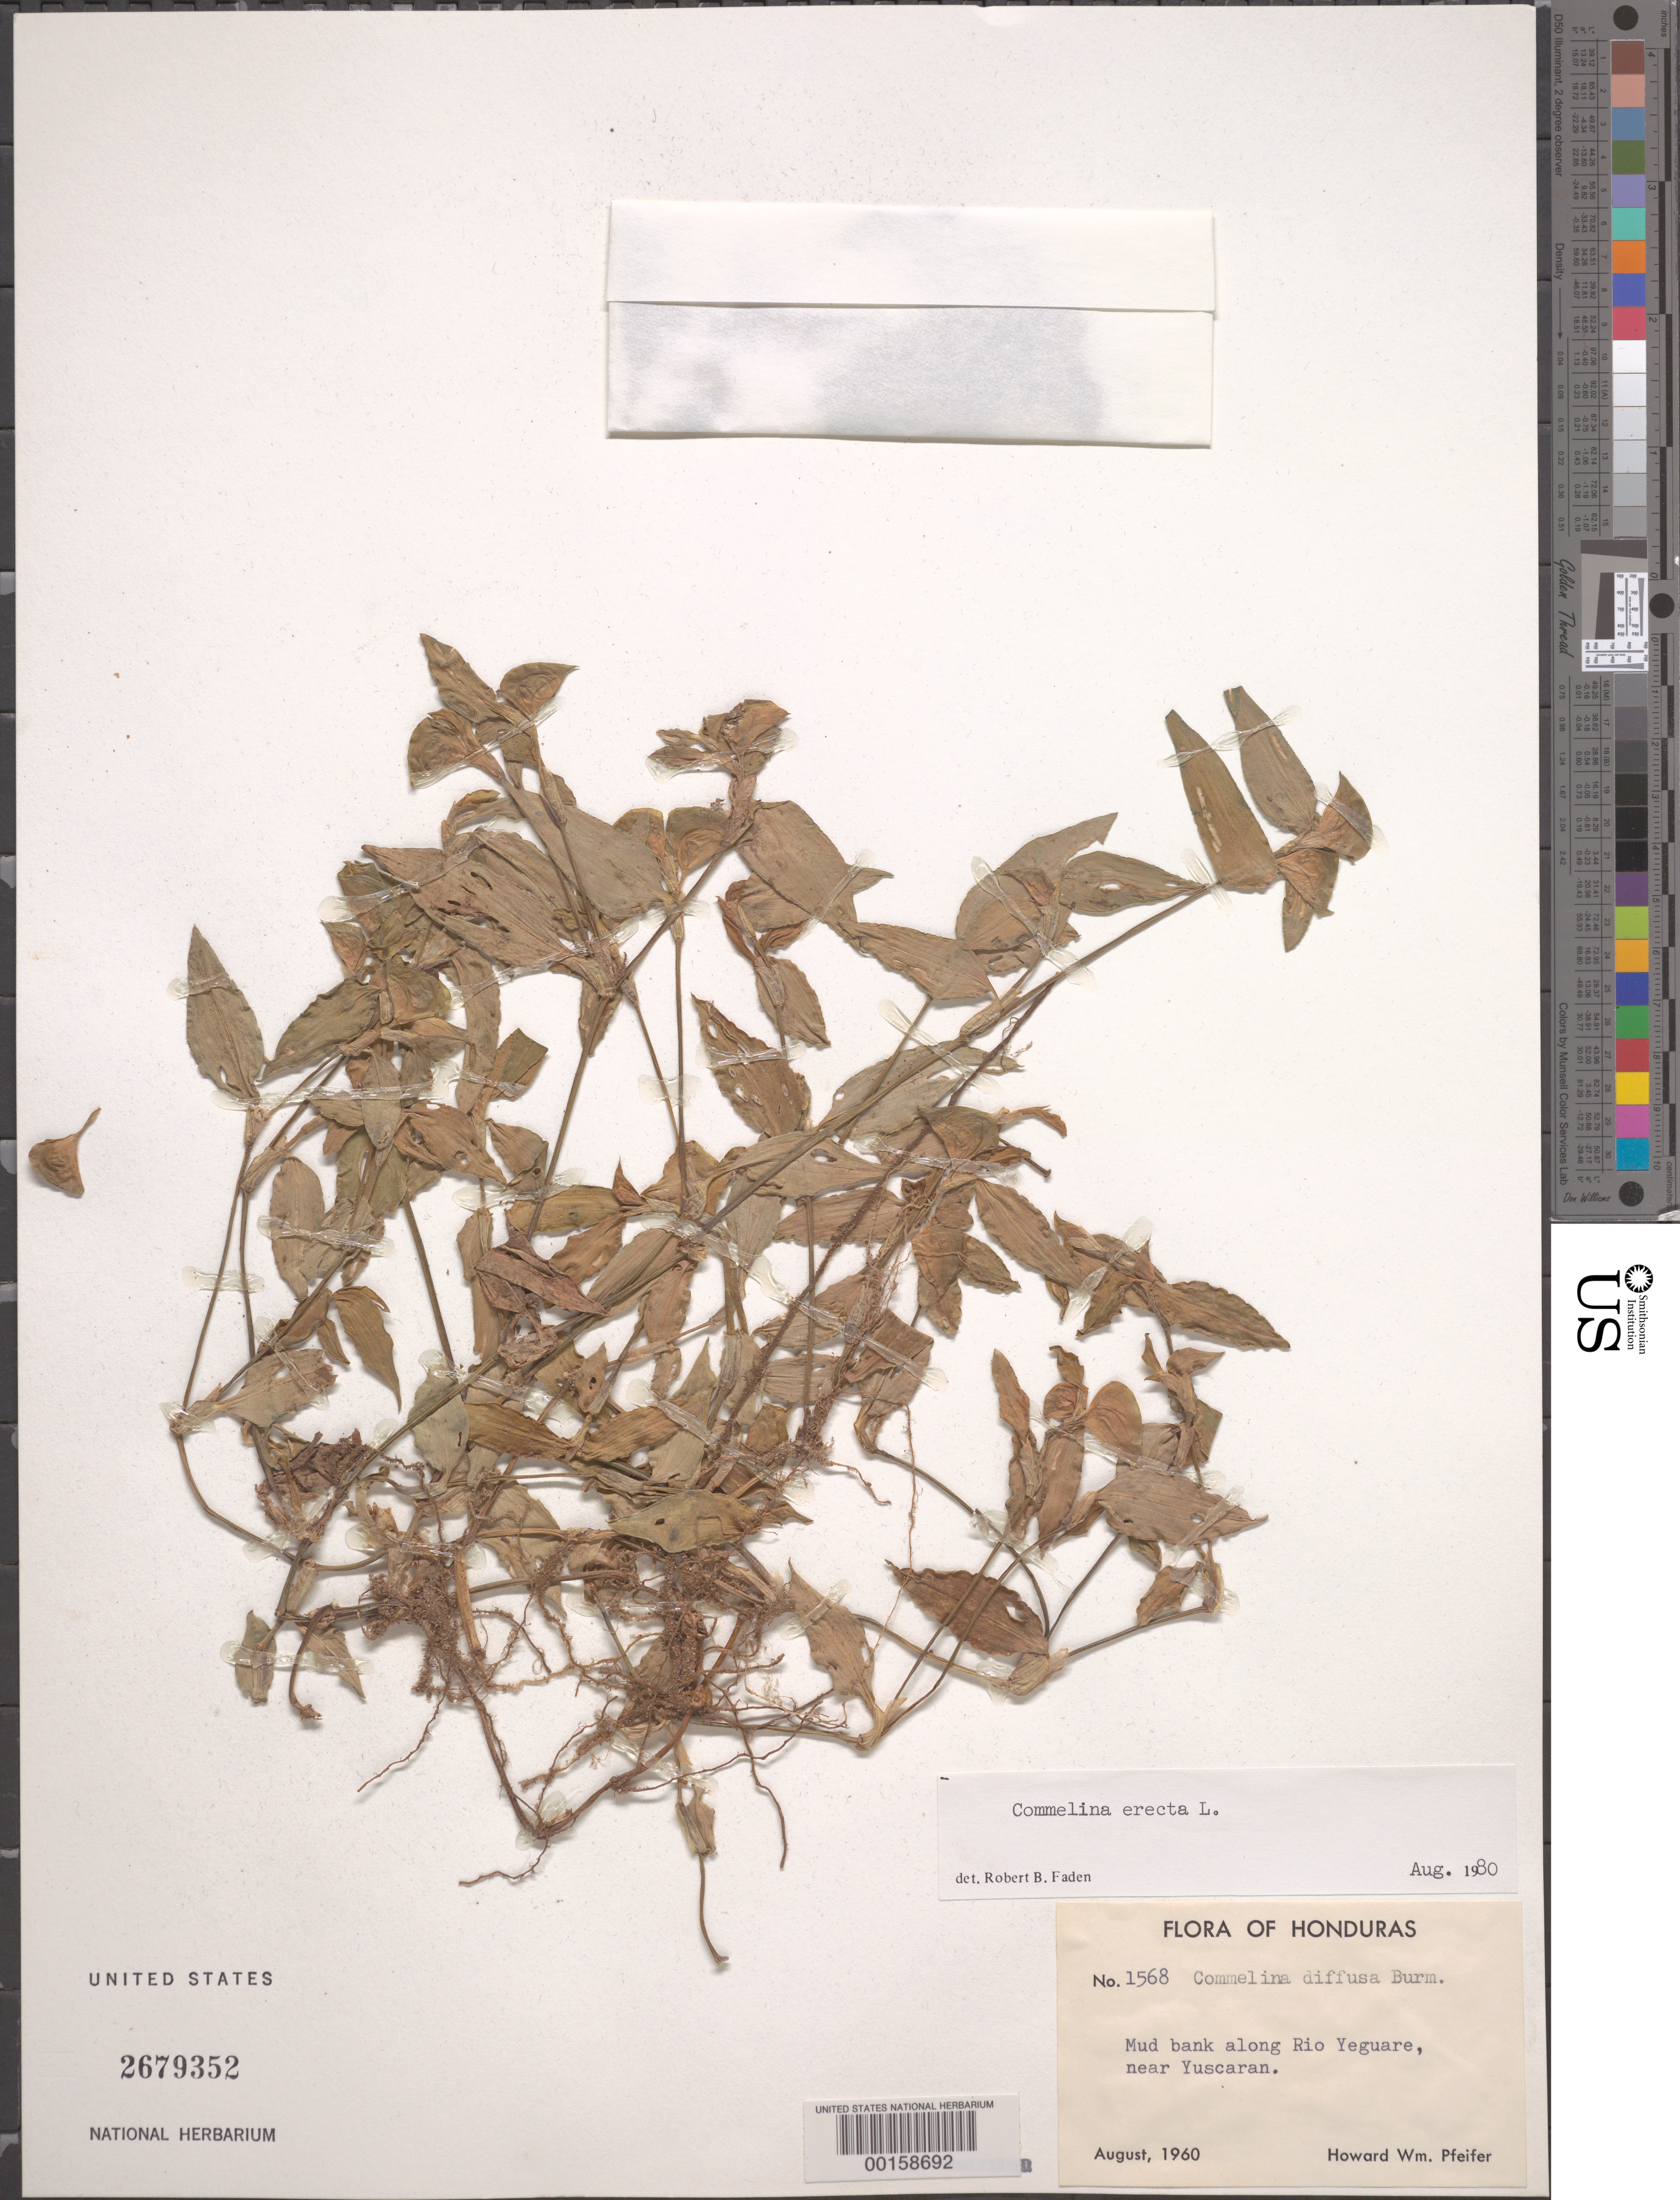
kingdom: Plantae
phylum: Tracheophyta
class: Liliopsida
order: Commelinales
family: Commelinaceae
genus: Commelina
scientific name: Commelina erecta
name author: L.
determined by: Faden, Robert B., (US), Smithsonian Institution - National Museum of Natural History (UNITED STATES)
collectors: H. W. Pfeifer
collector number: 1568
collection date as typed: Aug 1960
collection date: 1960-08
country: Honduras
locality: Yuscaran; banks of río Yeguare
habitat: Mud bank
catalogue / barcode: US 2679352